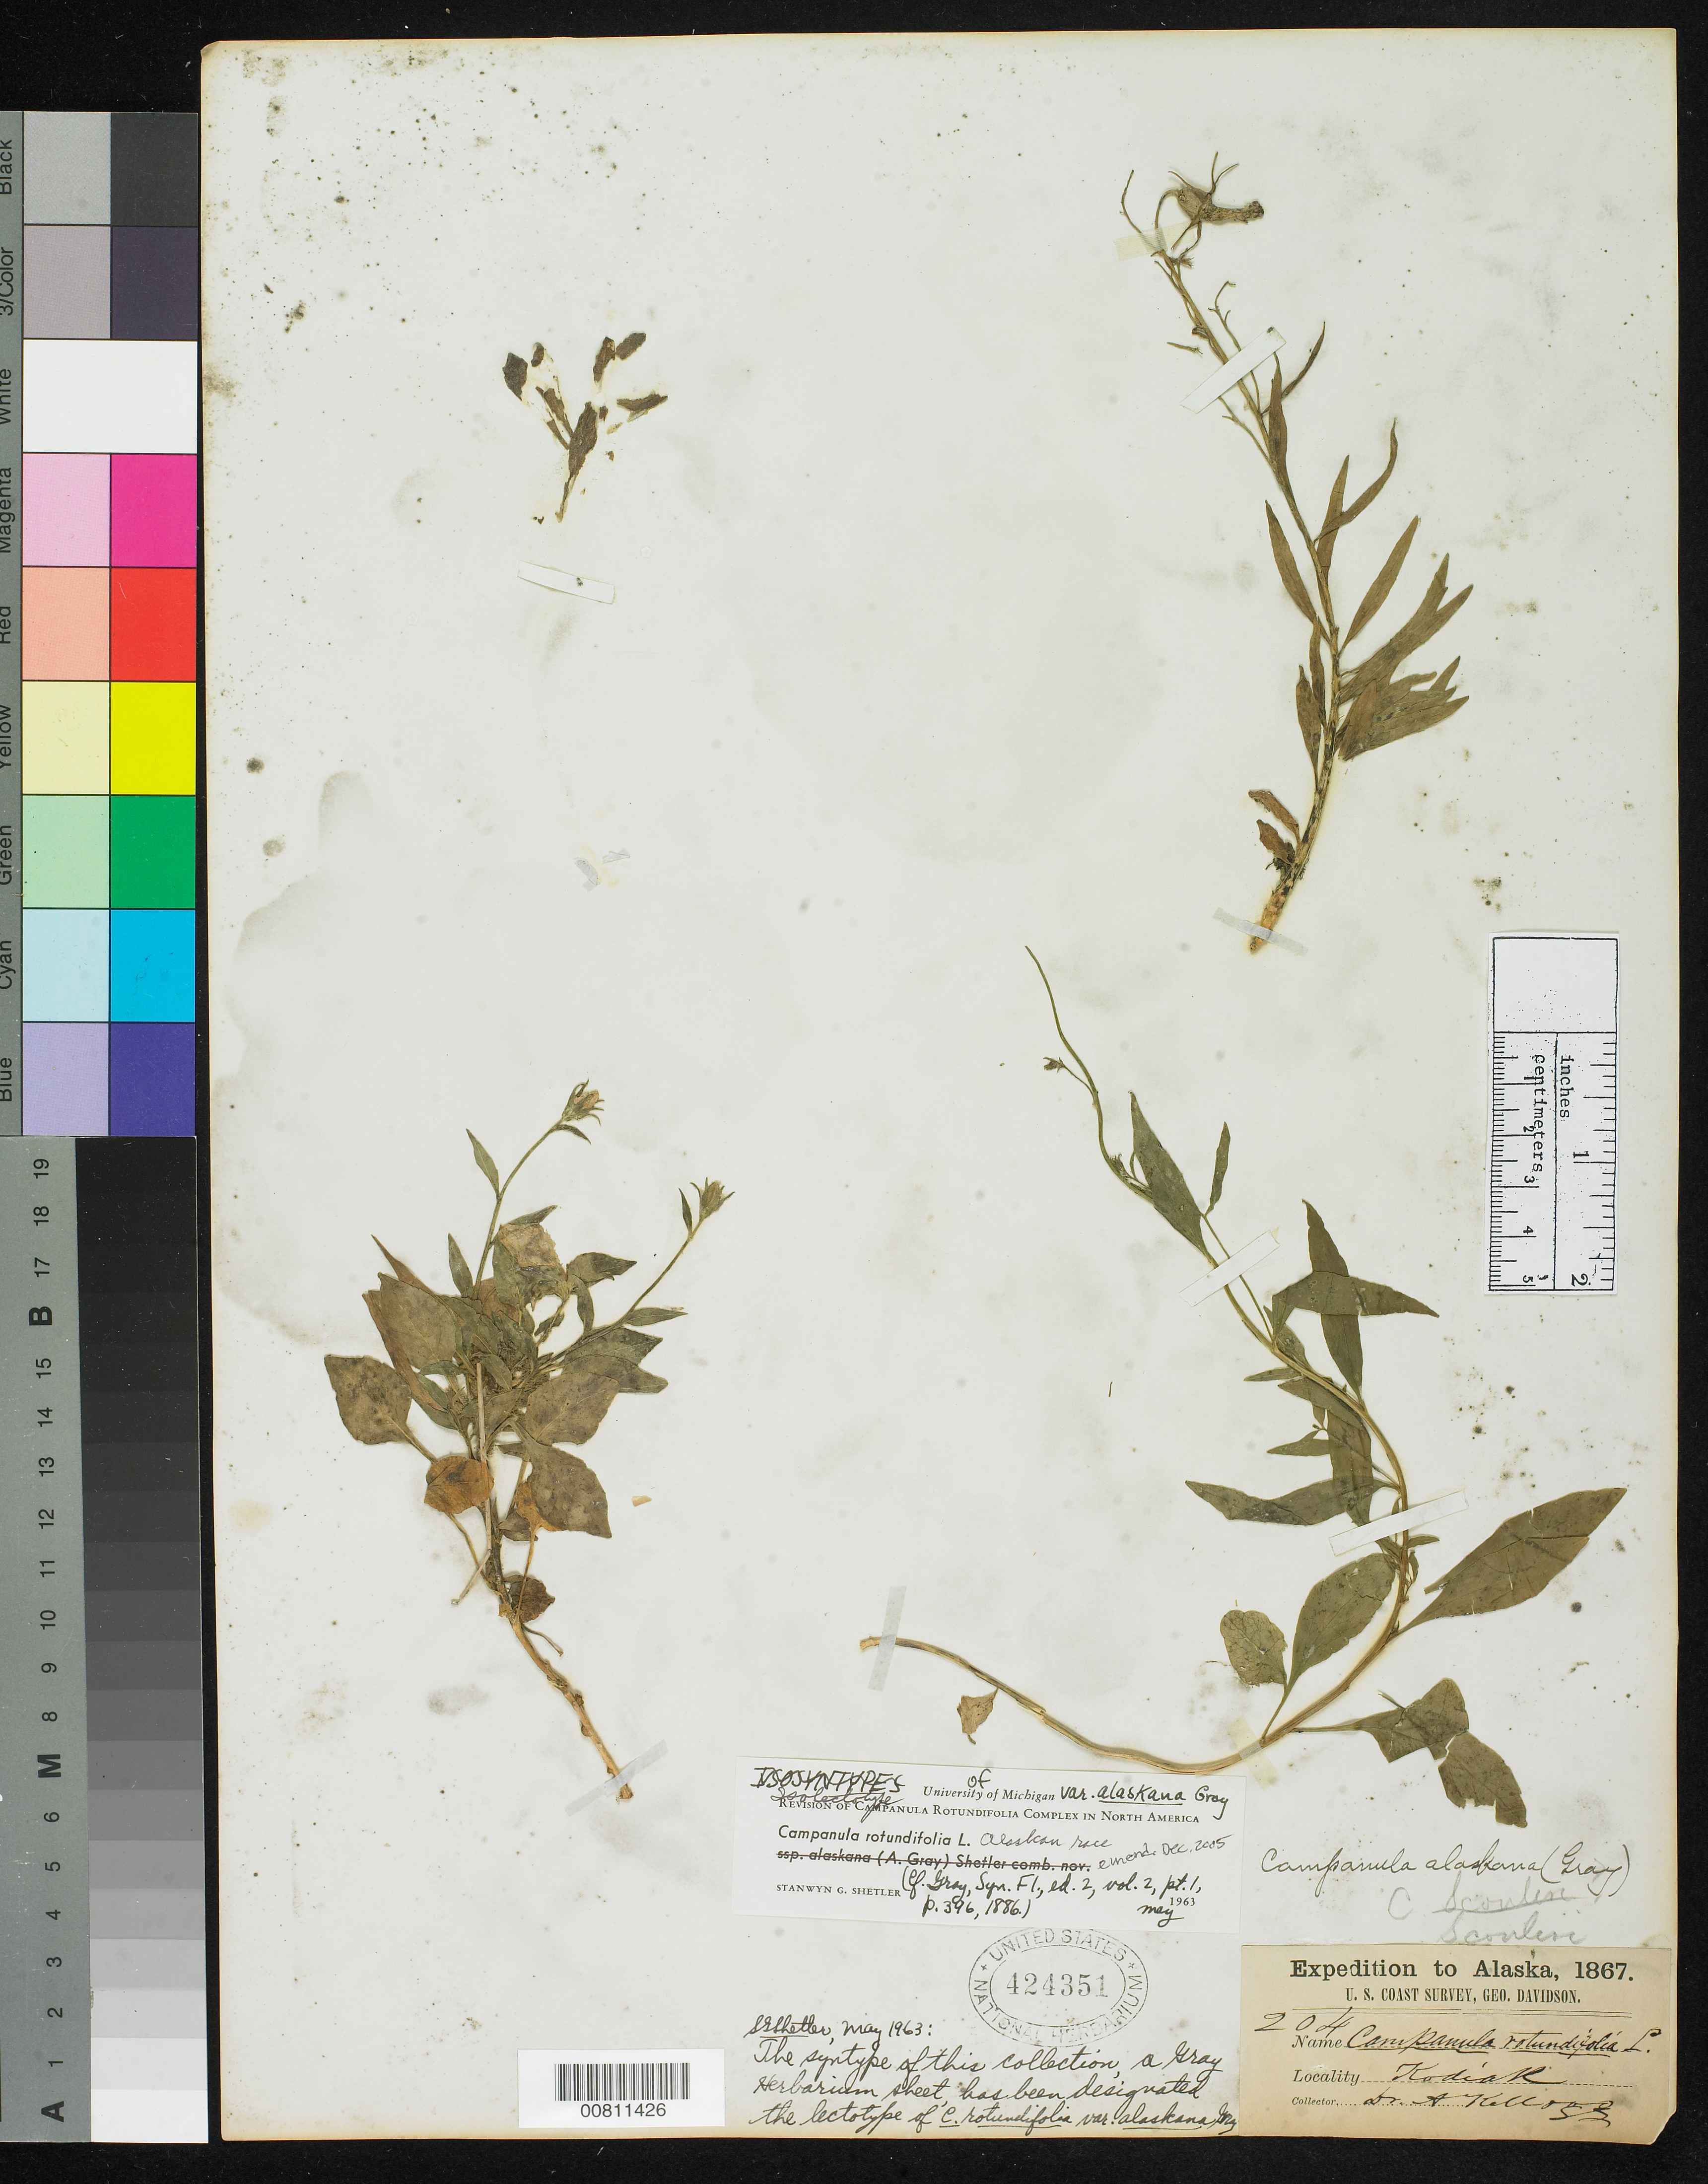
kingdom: Plantae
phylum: Tracheophyta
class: Magnoliopsida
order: Asterales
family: Campanulaceae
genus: Campanula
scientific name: Campanula rotundifolia var. alaskana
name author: A. Gray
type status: Isosyntype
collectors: A. Kellogg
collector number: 204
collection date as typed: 1867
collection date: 1867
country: United States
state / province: Alaska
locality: Kodiak.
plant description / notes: "Alaskan race".; Specimen annotated "isolectotype" but lectotypification apparently never published.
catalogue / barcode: US 424351